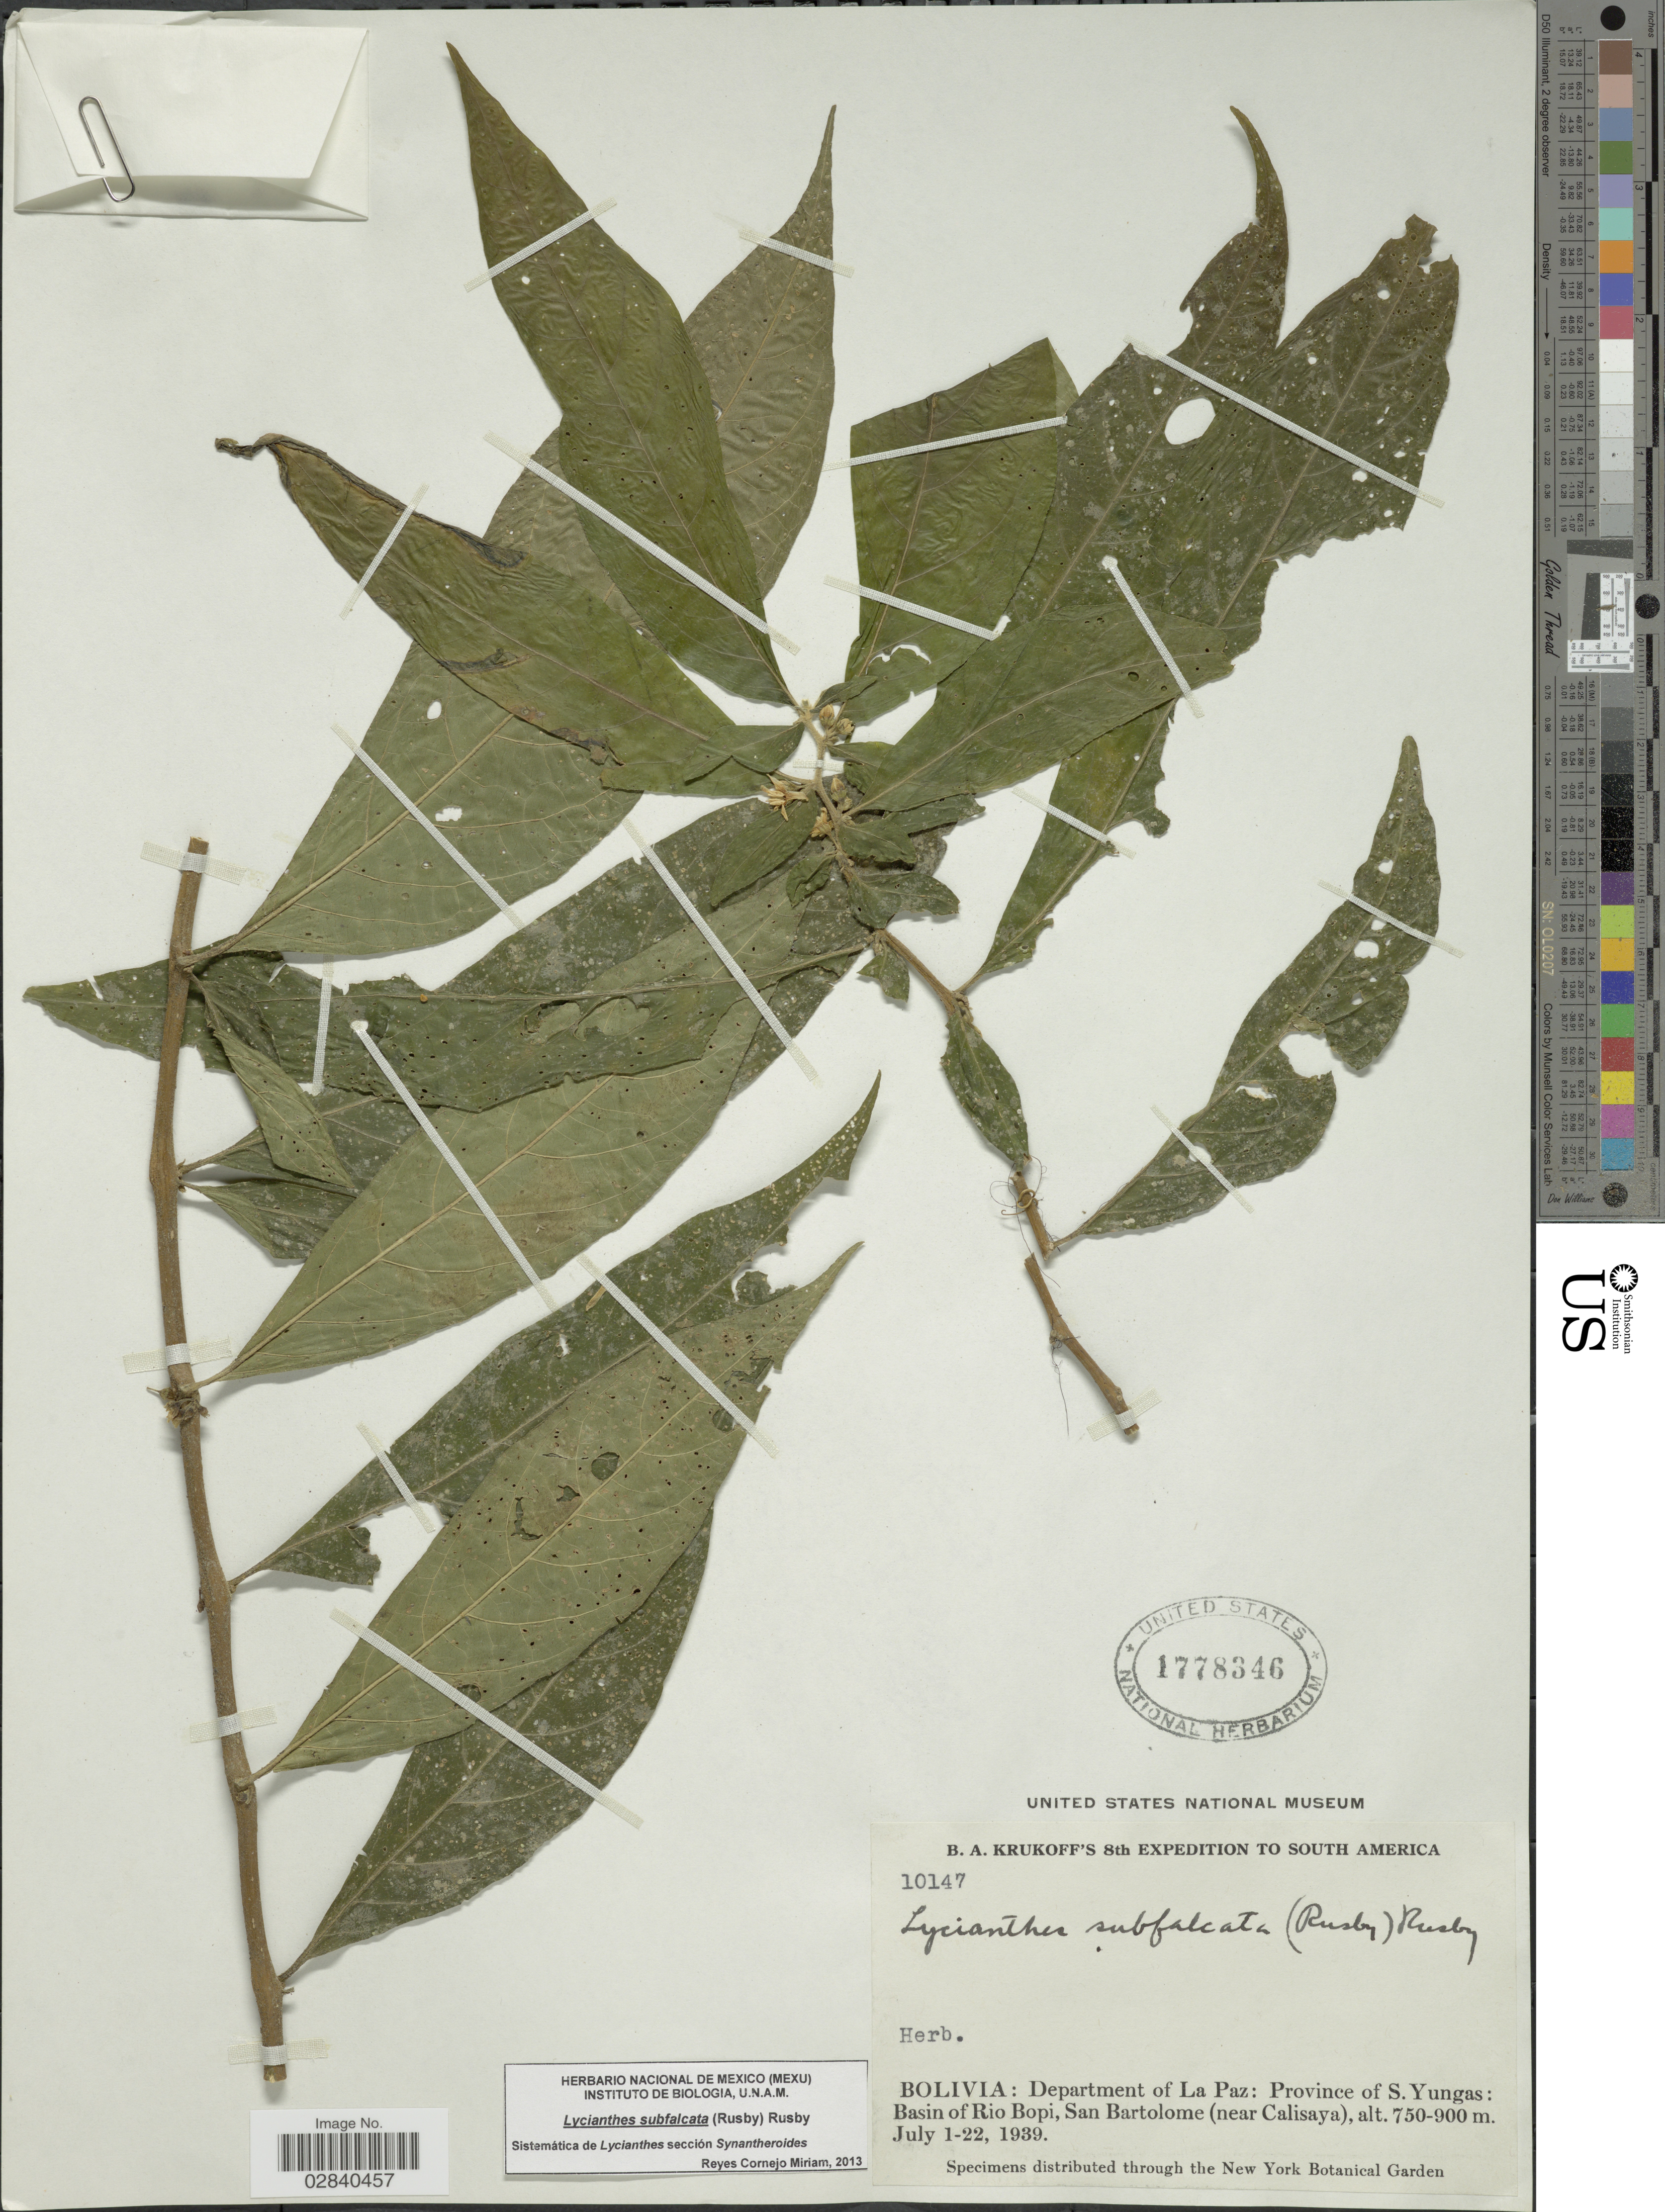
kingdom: Plantae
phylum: Tracheophyta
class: Magnoliopsida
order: Solanales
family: Solanaceae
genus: Lycianthes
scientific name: Lycianthes subfalcata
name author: (Rusby) Rusby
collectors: B. A. Krukoff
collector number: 10147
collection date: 1939-07-01/1939-07-22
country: Bolivia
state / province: La Paz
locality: Department of La Paz: Province of S. Yungas: Basin of Rio Bopi, San Bartolome (near Calisaya).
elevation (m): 750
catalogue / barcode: US 1778346